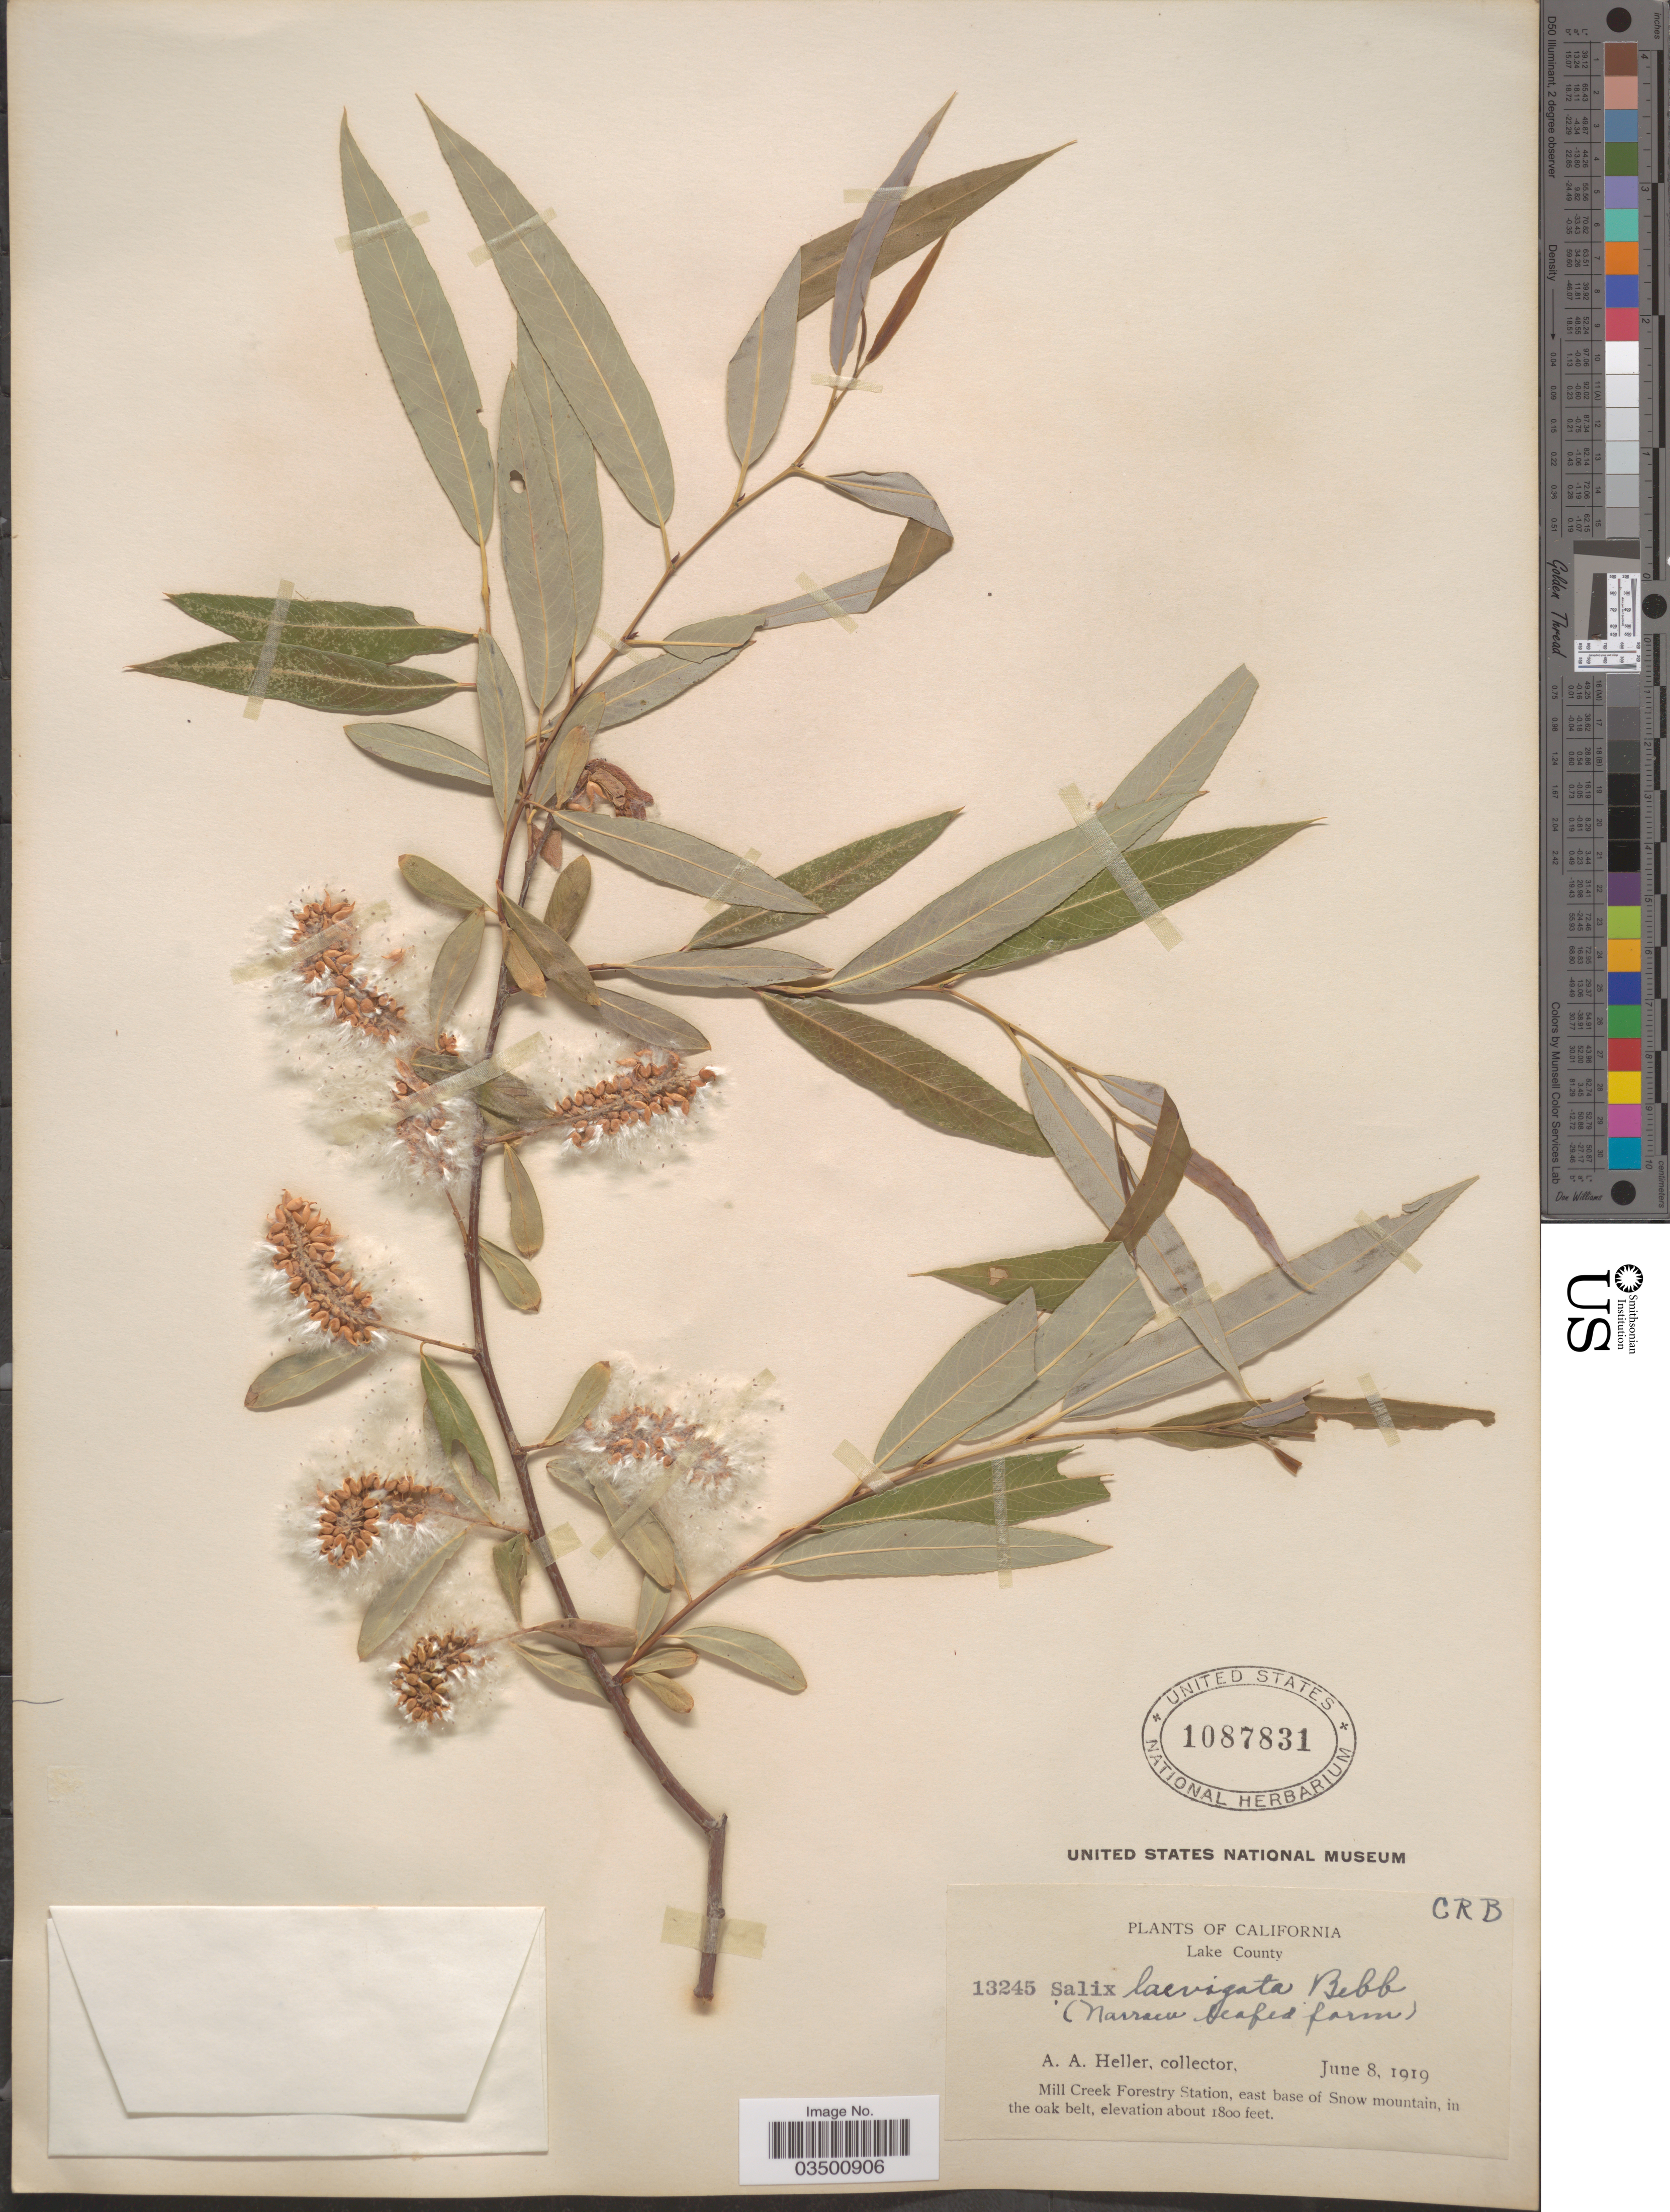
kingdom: Plantae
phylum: Tracheophyta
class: Magnoliopsida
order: Malpighiales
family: Salicaceae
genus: Salix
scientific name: Salix laevigata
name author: Bebb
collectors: A. A. Heller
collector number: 13245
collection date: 1919-06-08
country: United States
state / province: California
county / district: Lake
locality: Lake County. Mill Creek Forestry Station, east base of Snow mountain, in the oak belt.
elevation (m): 549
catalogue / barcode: US 1087831